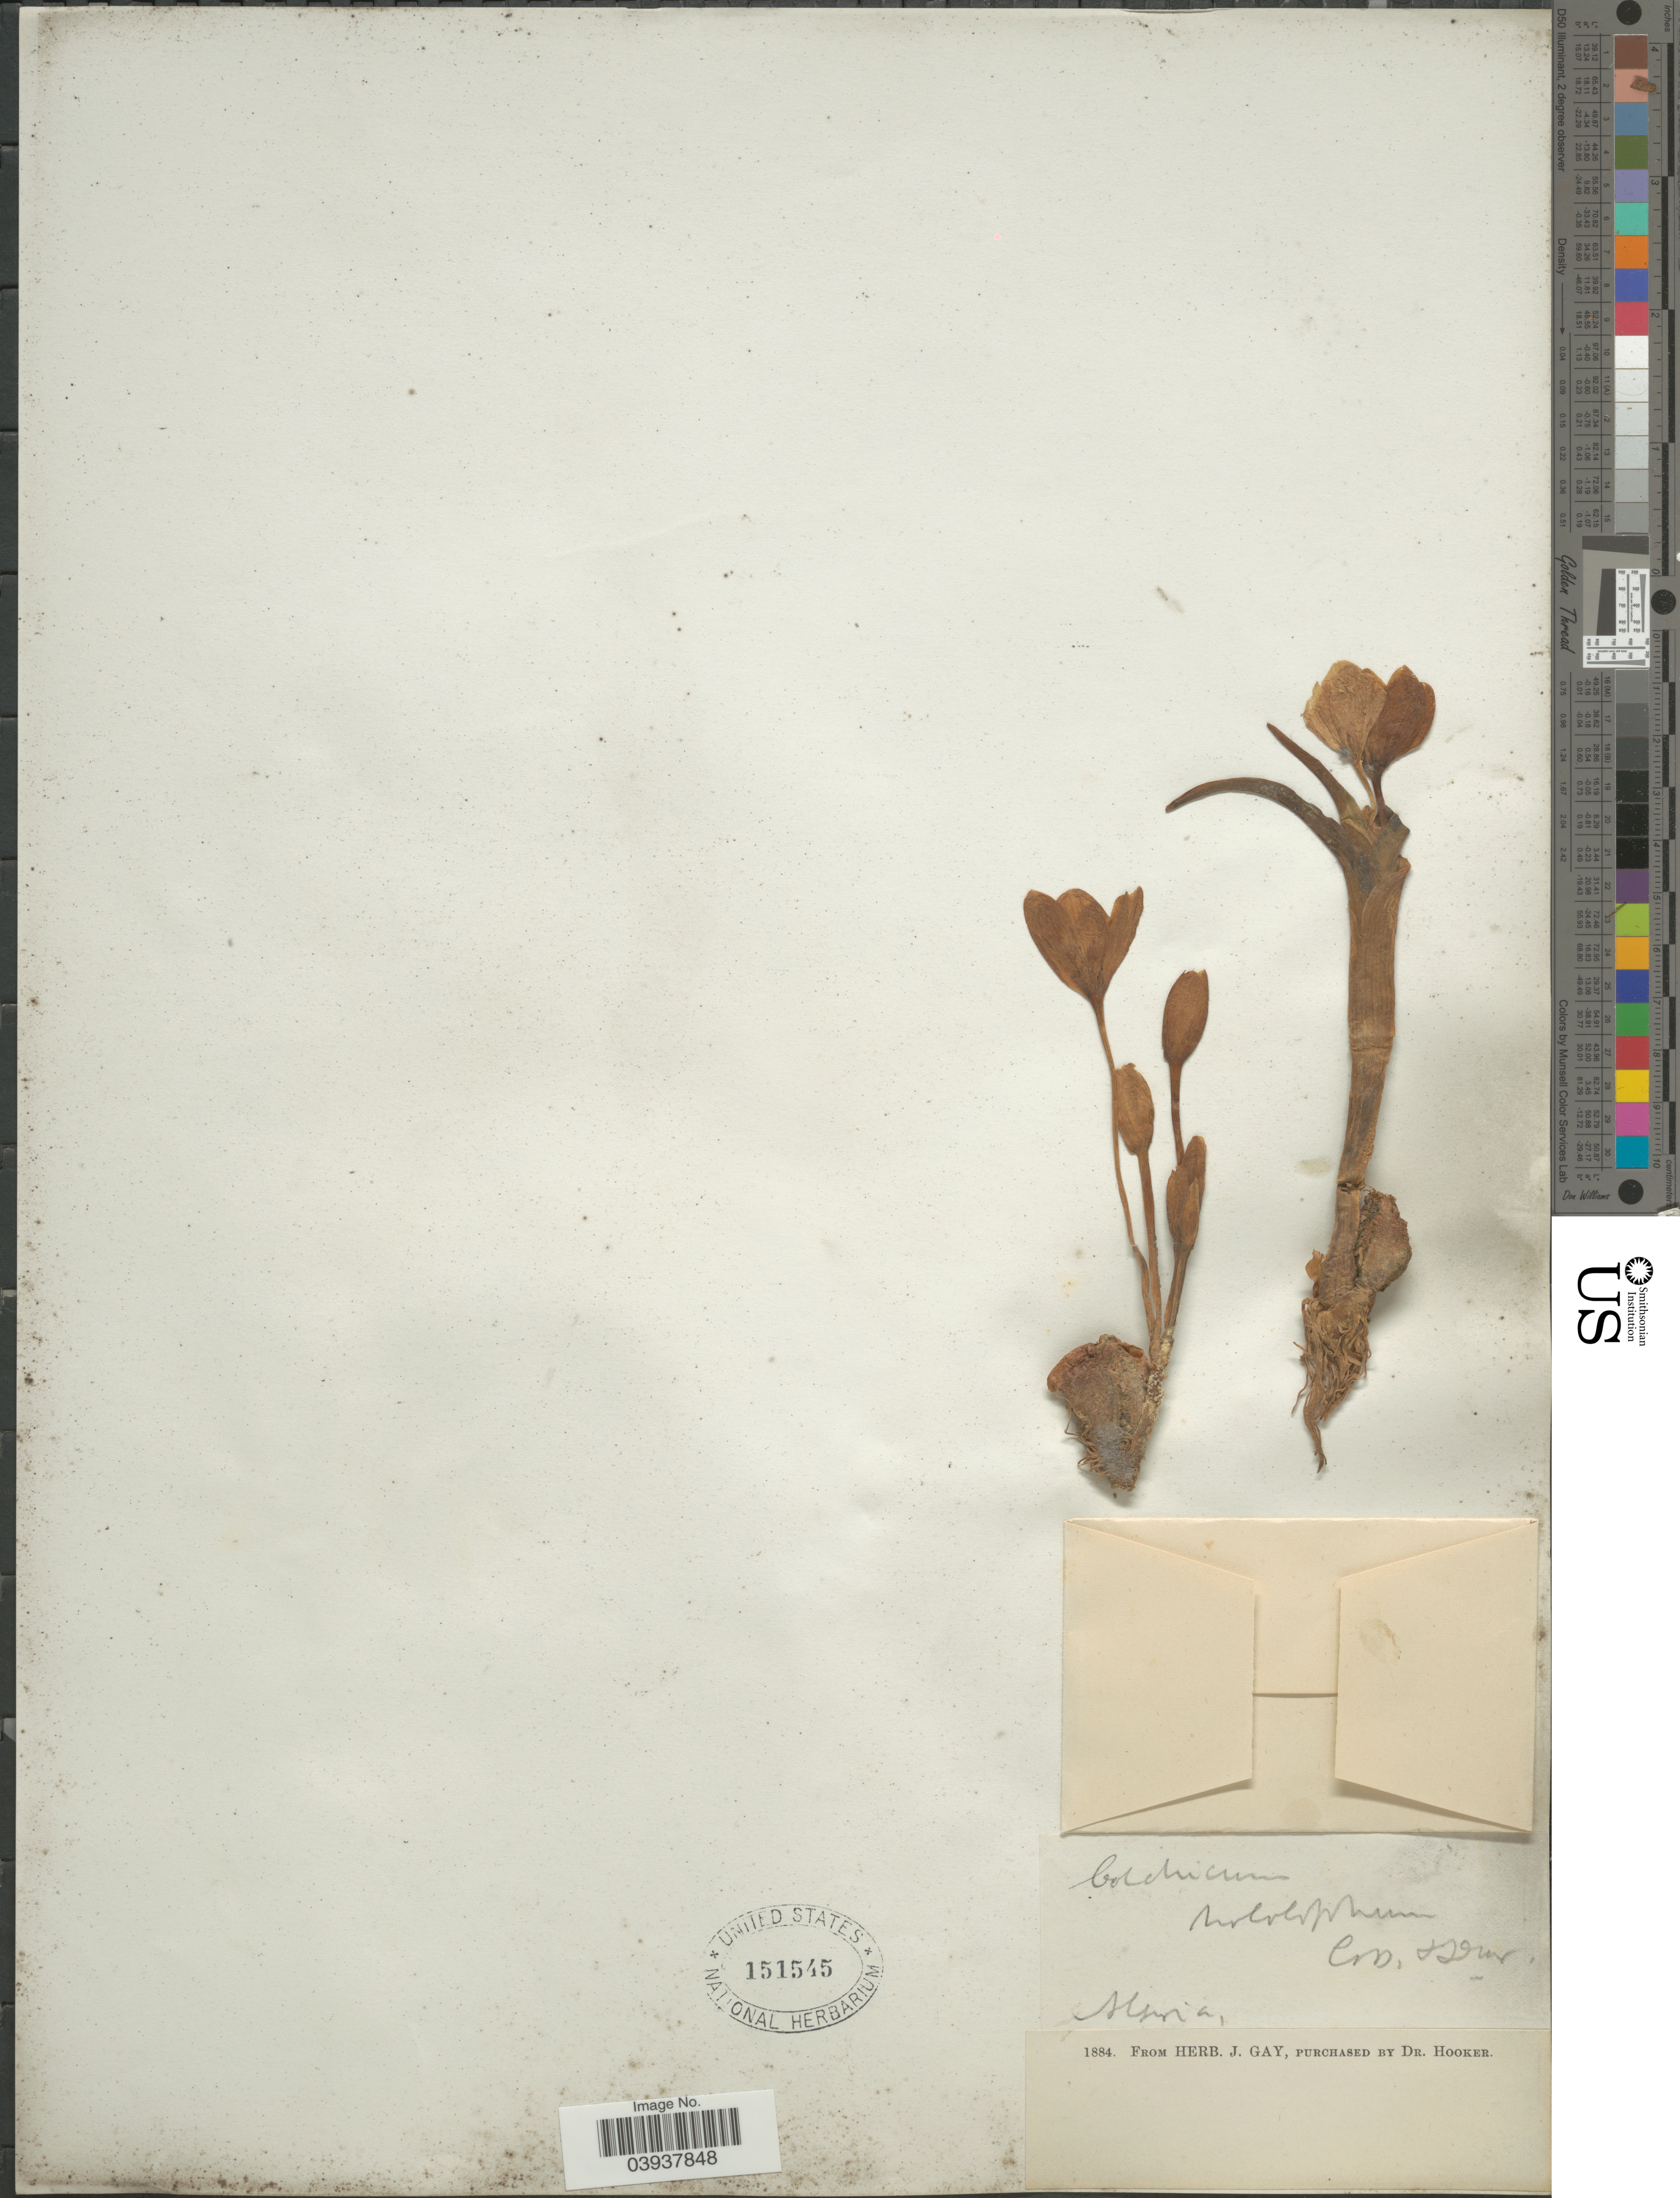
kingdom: Plantae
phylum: Tracheophyta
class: Liliopsida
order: Liliales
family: Colchicaceae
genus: Colchicum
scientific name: Colchicum sp.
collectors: ex herb. J. Gay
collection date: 1884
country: Algeria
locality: Algeria.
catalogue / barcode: US 151545